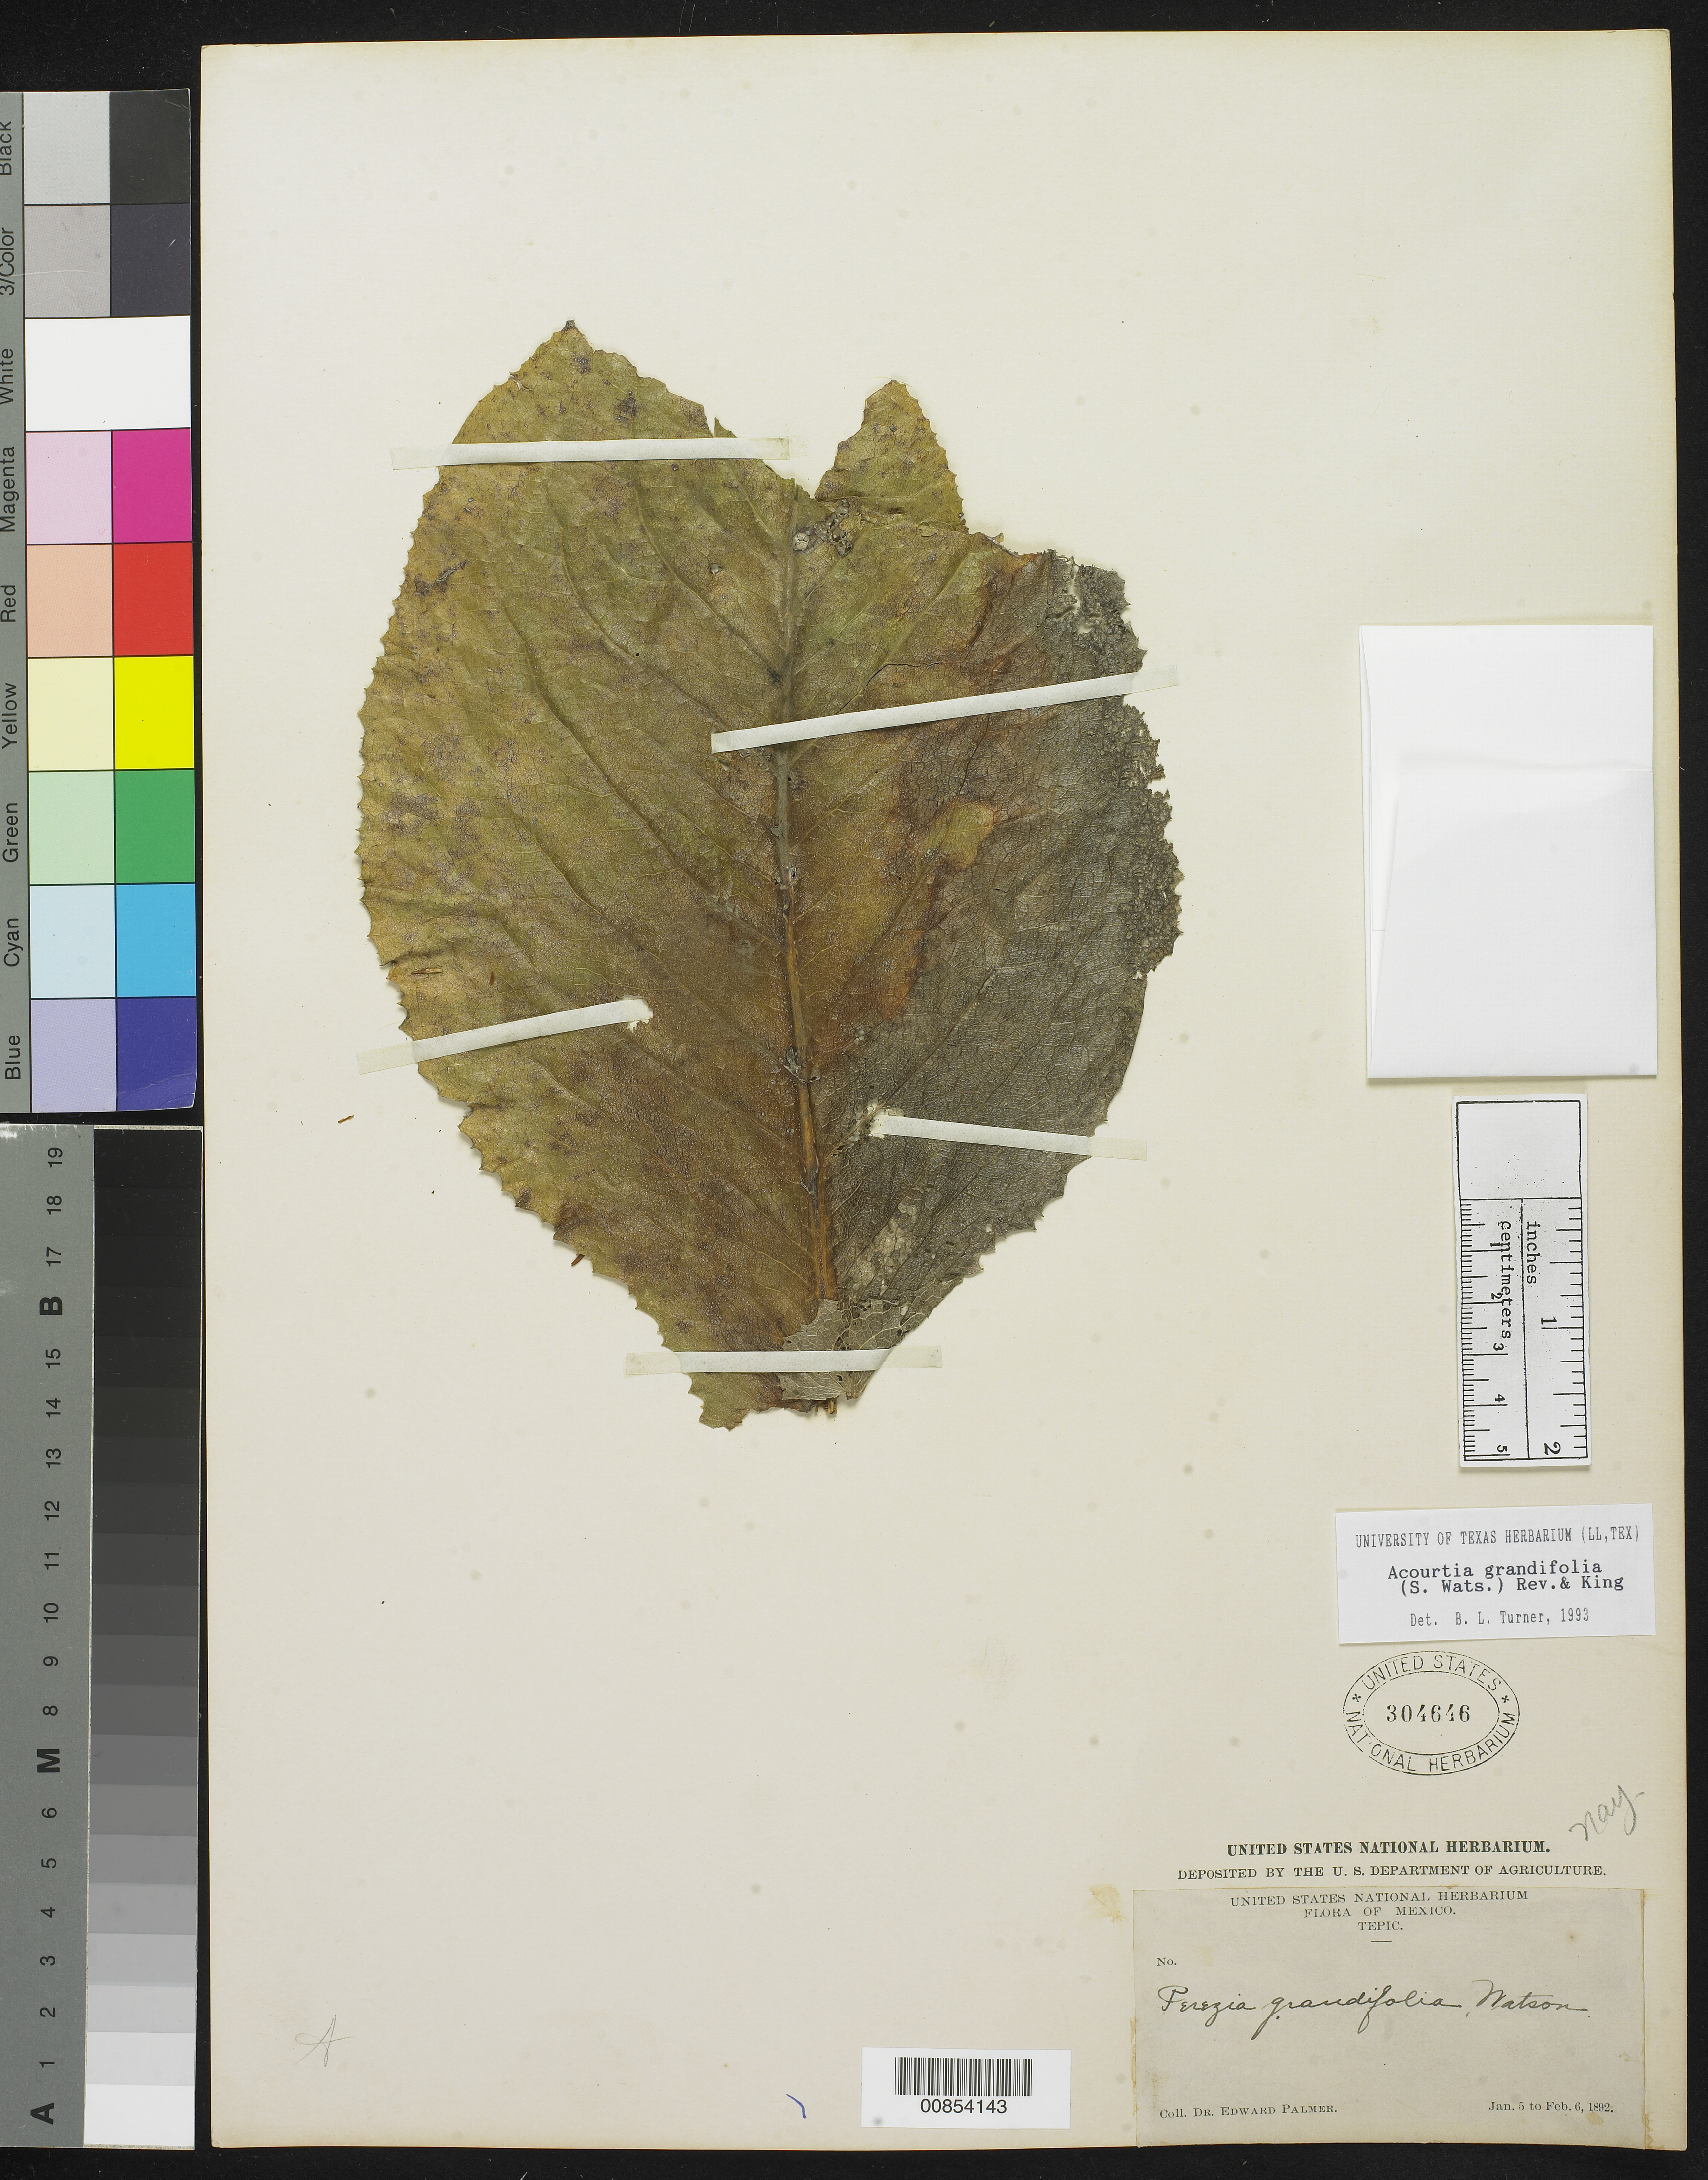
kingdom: Plantae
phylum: Tracheophyta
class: Magnoliopsida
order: Asterales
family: Asteraceae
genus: Acourtia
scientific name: Acourtia grandifolia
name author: (S. Watson) Reveal & R.M. King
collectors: E. Palmer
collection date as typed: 05 Jan 1892 to 06 Feb 1892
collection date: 1892-01-05/1892-02-06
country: Mexico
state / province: Nayarit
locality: Tepic, Nayarit.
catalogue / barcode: US 304646